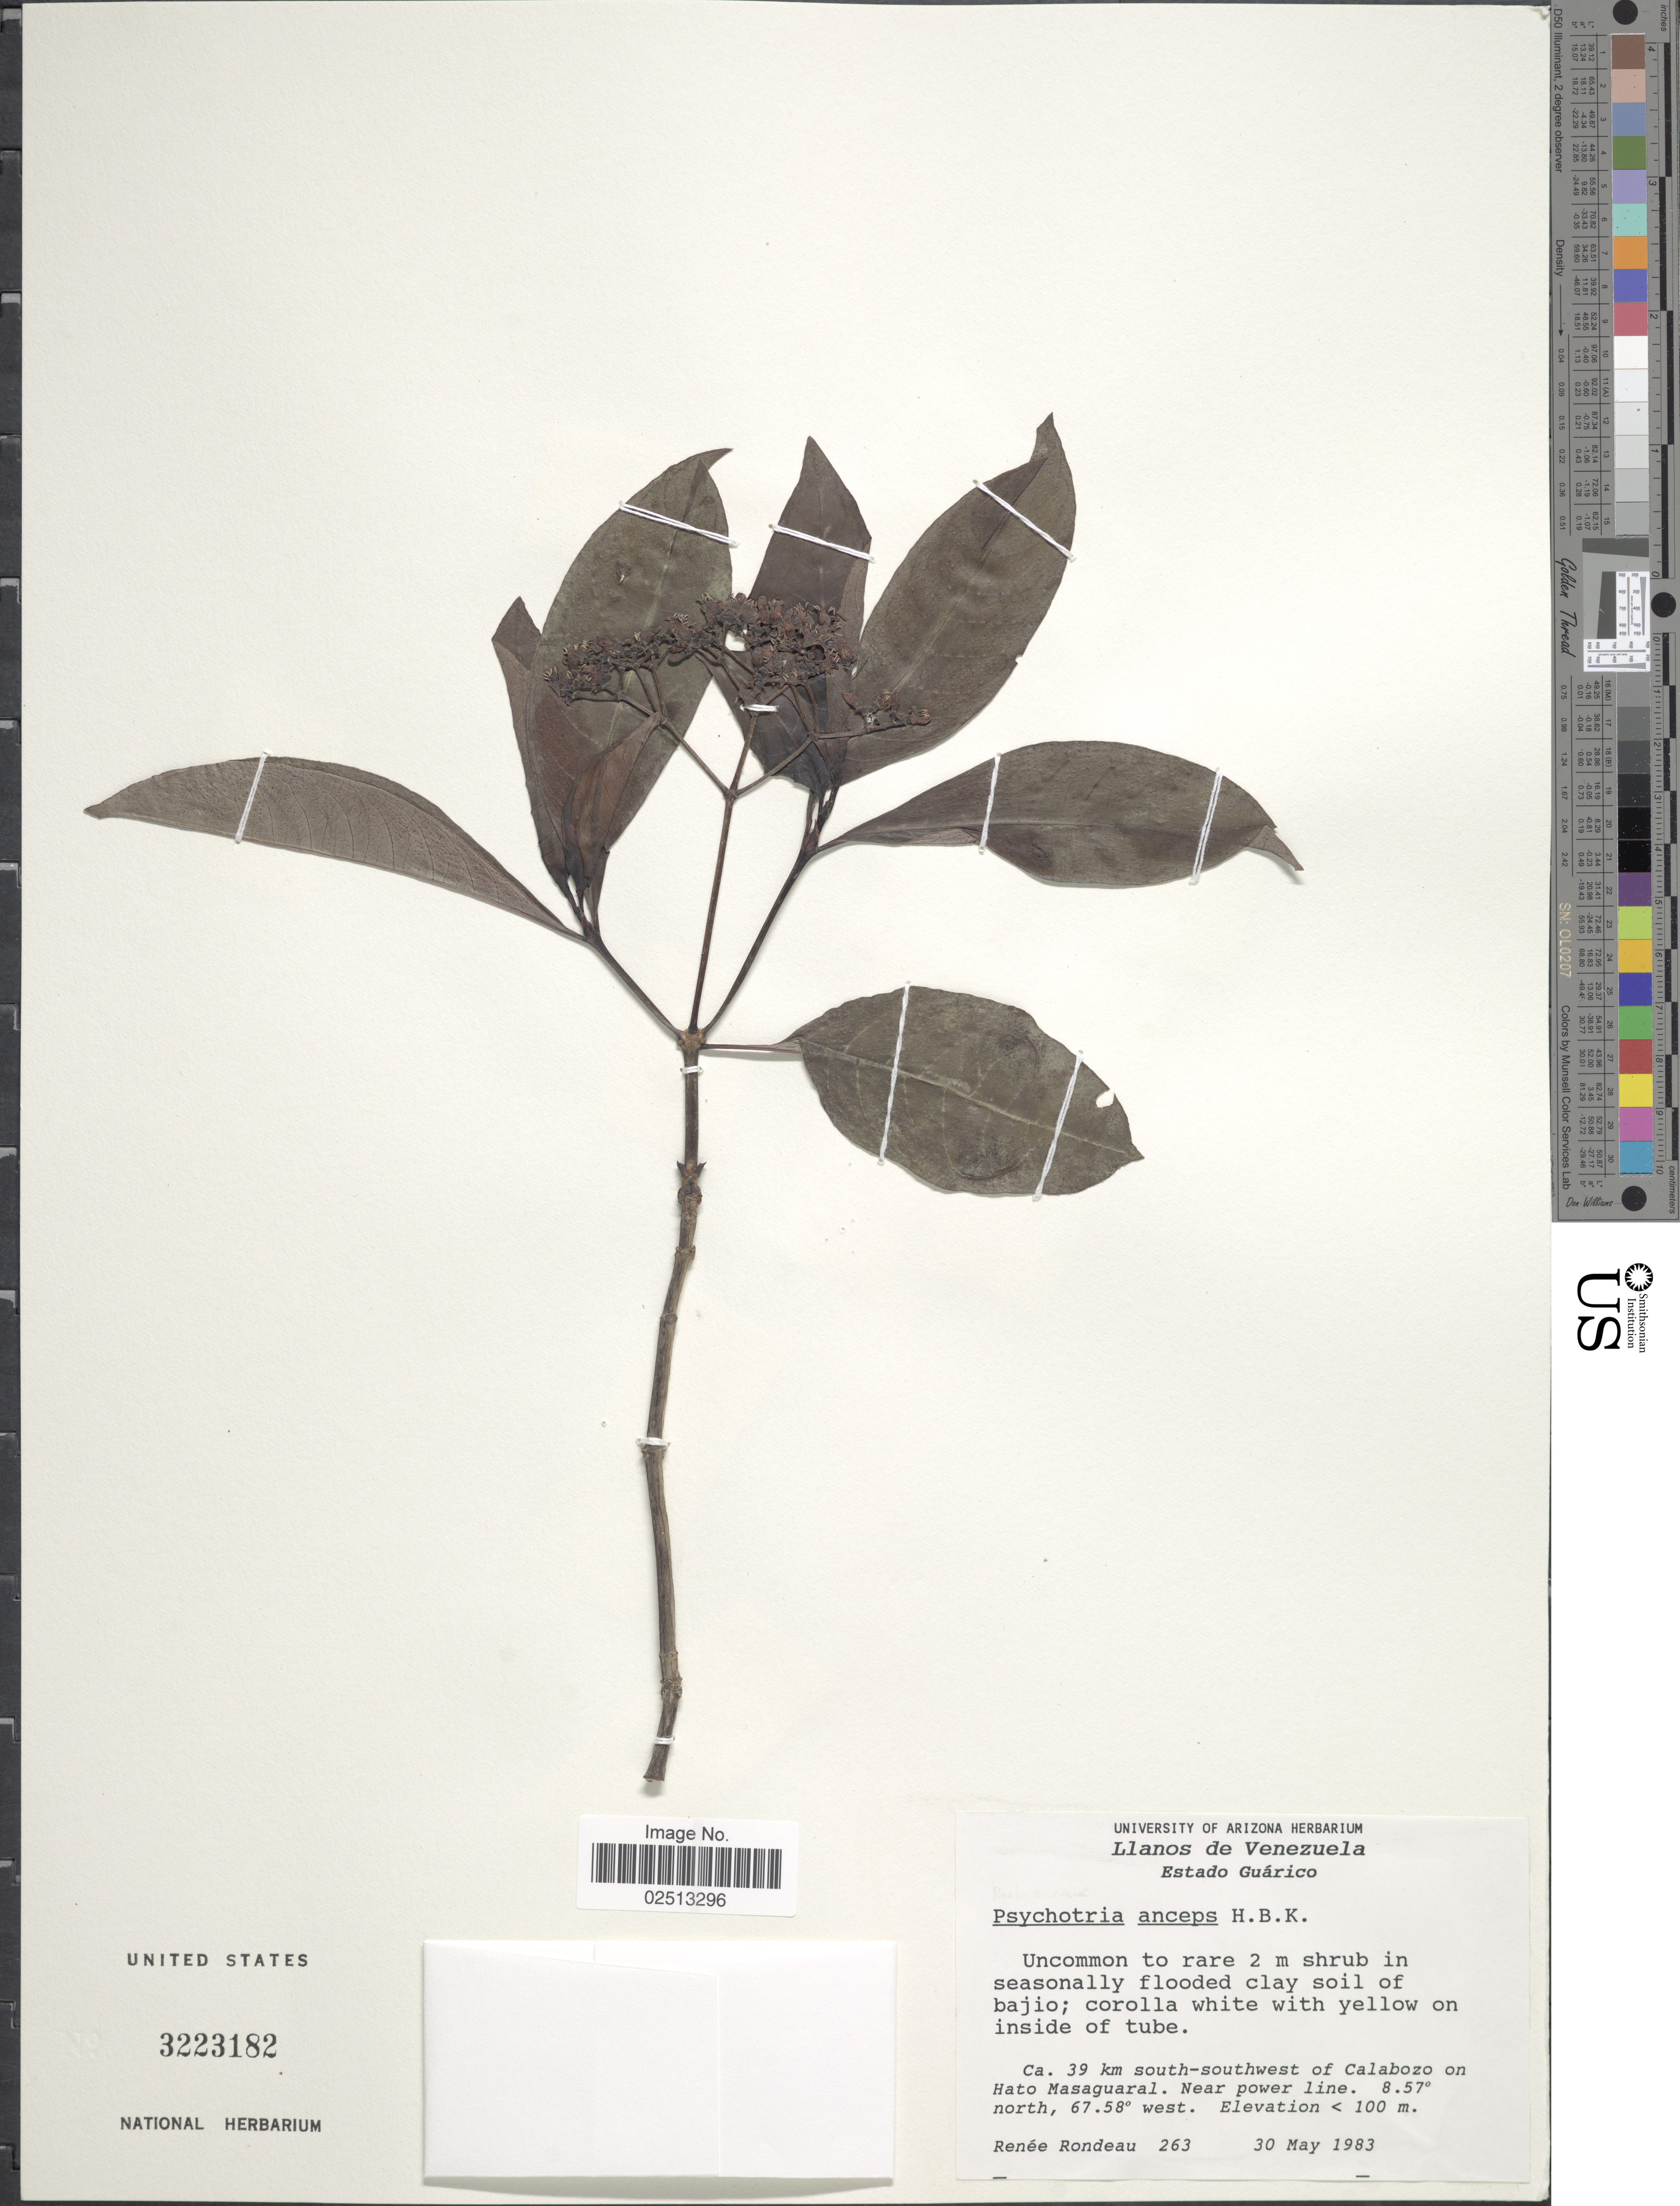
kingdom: Plantae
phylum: Tracheophyta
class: Magnoliopsida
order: Gentianales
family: Rubiaceae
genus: Psychotria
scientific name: Psychotria anceps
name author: Kunth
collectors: R. Rondeau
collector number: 263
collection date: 1983-05-30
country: Venezuela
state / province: Guárico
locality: Estado Guarico, Ca.39 km south-southwest of Calabozo on Hato Masaguaral. Near power line.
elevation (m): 100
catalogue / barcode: US 3223182